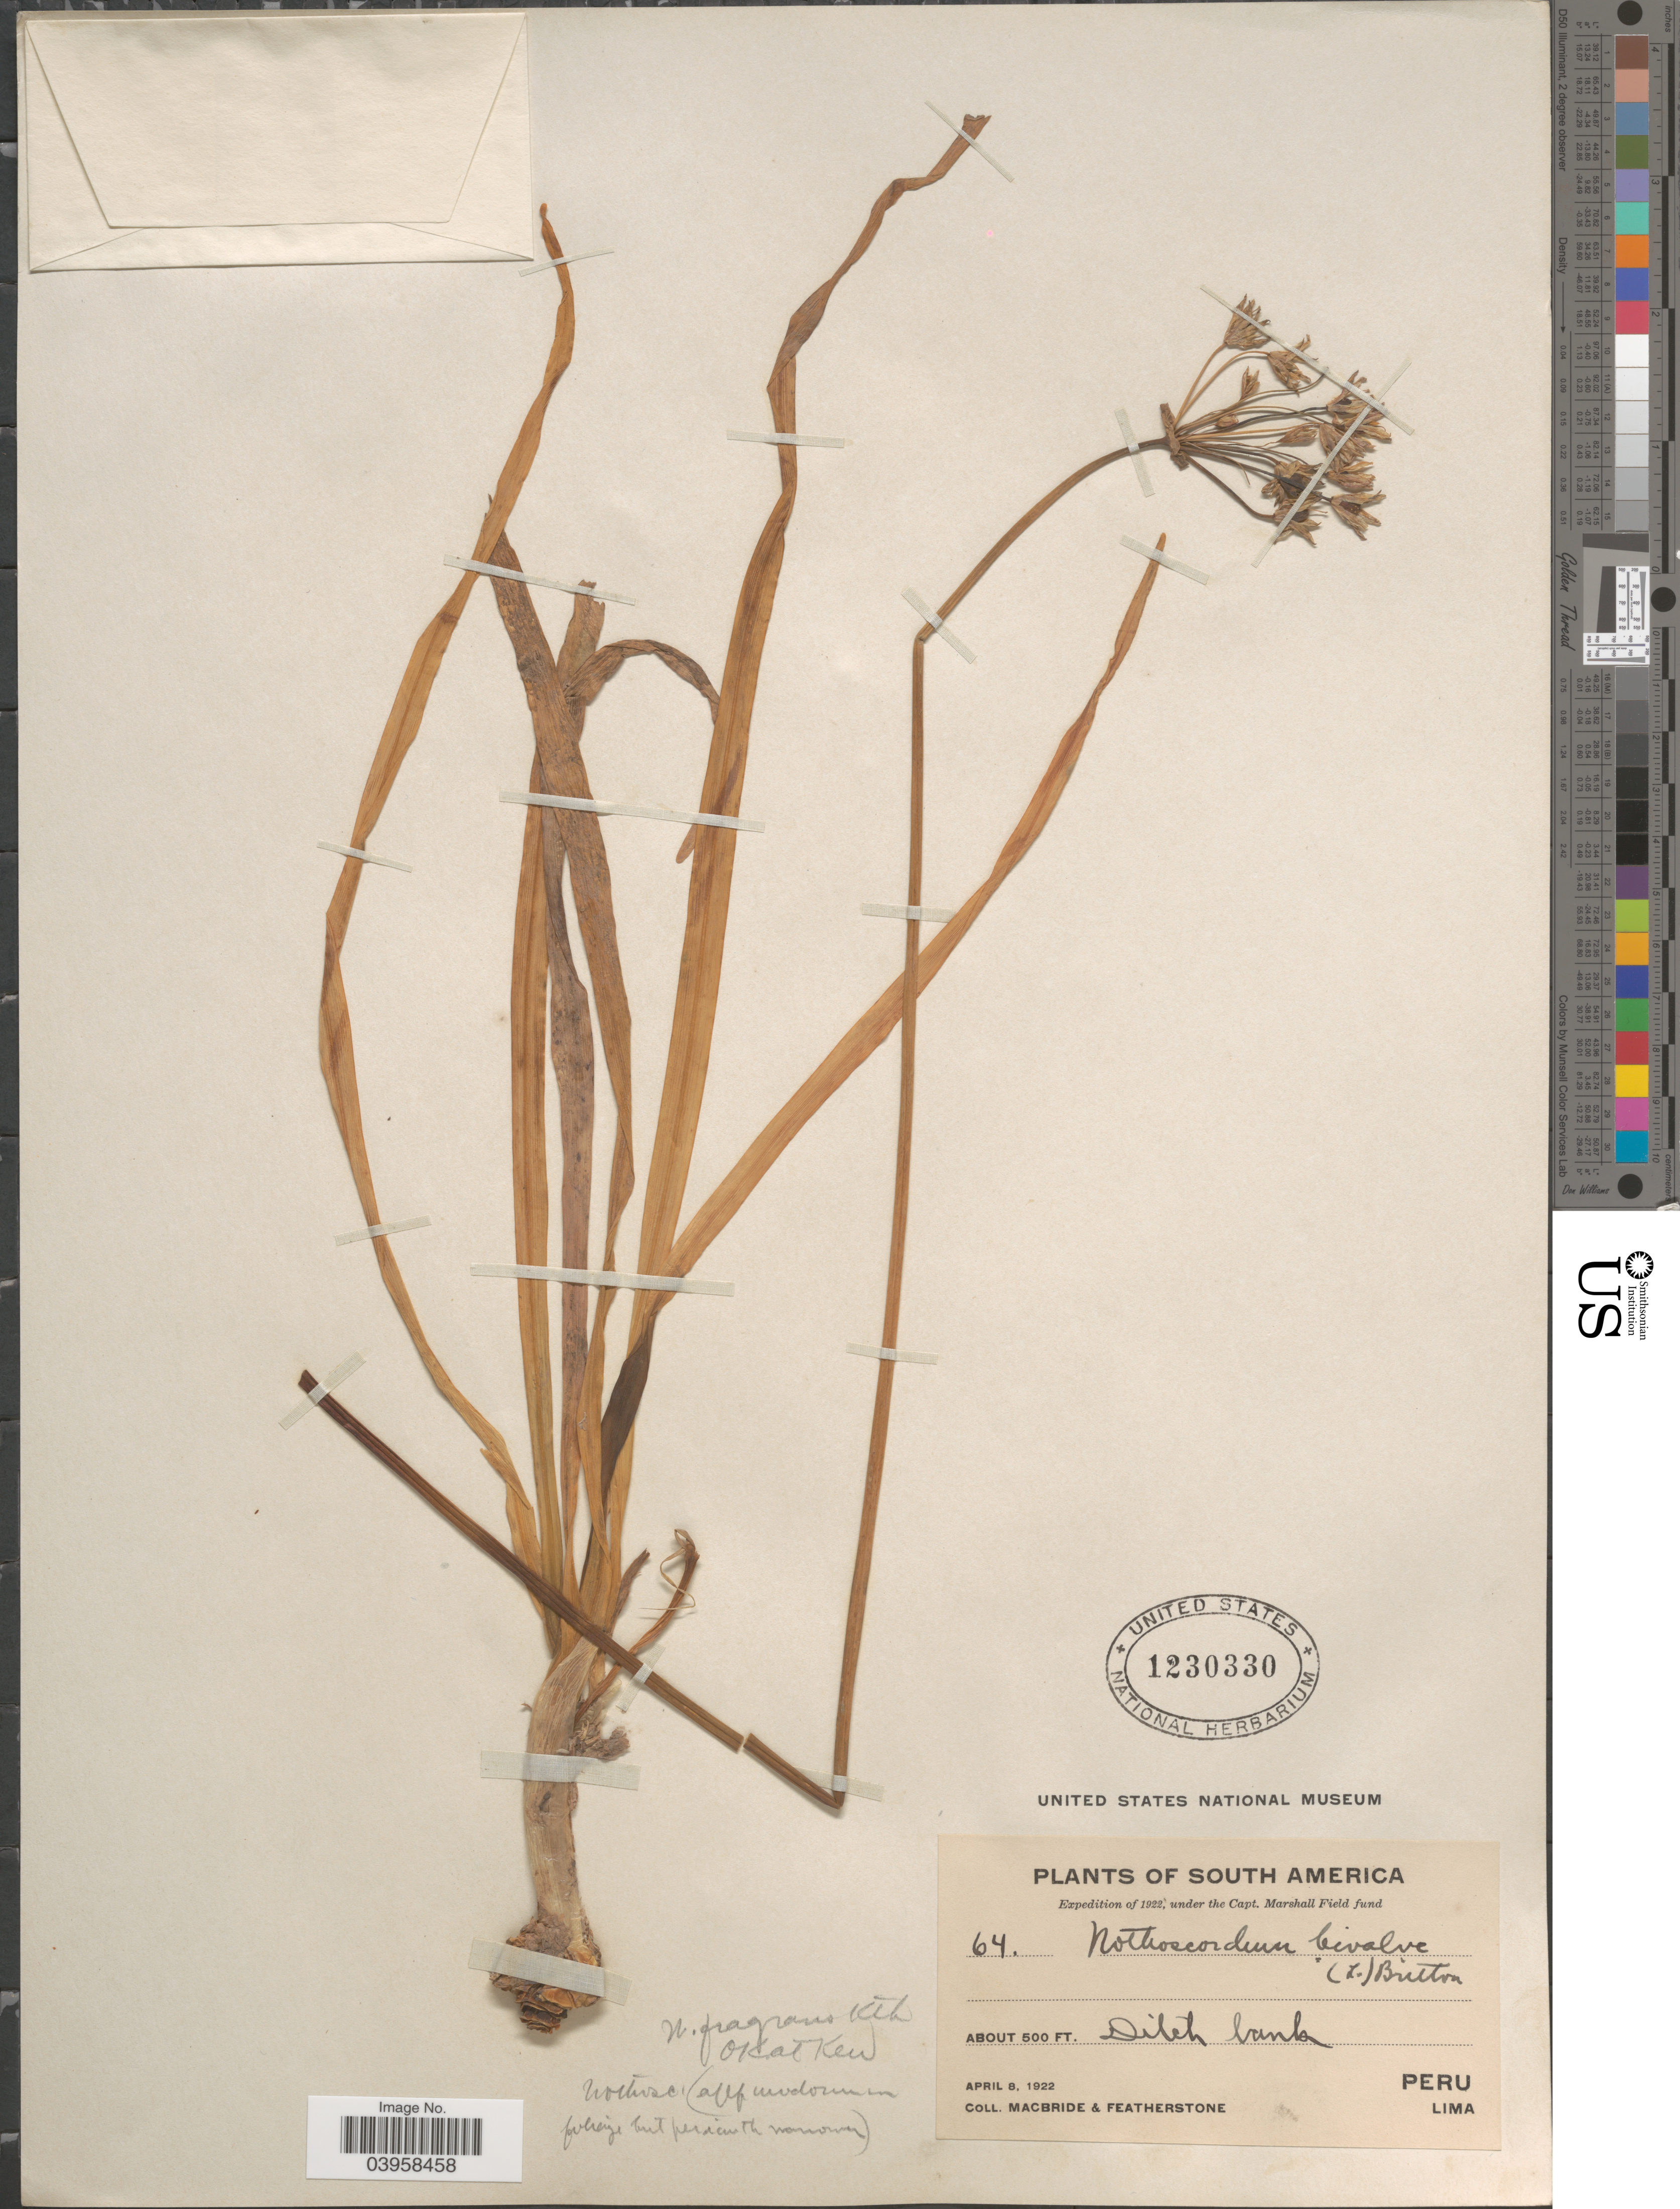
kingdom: Plantae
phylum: Tracheophyta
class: Liliopsida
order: Asparagales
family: Amaryllidaceae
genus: Nothoscordum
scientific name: Nothoscordum andicola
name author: Kunth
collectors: Macbride, -- & -. Featherstone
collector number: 64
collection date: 1922-04-08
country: Peru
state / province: Lima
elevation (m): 152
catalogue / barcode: US 1230330